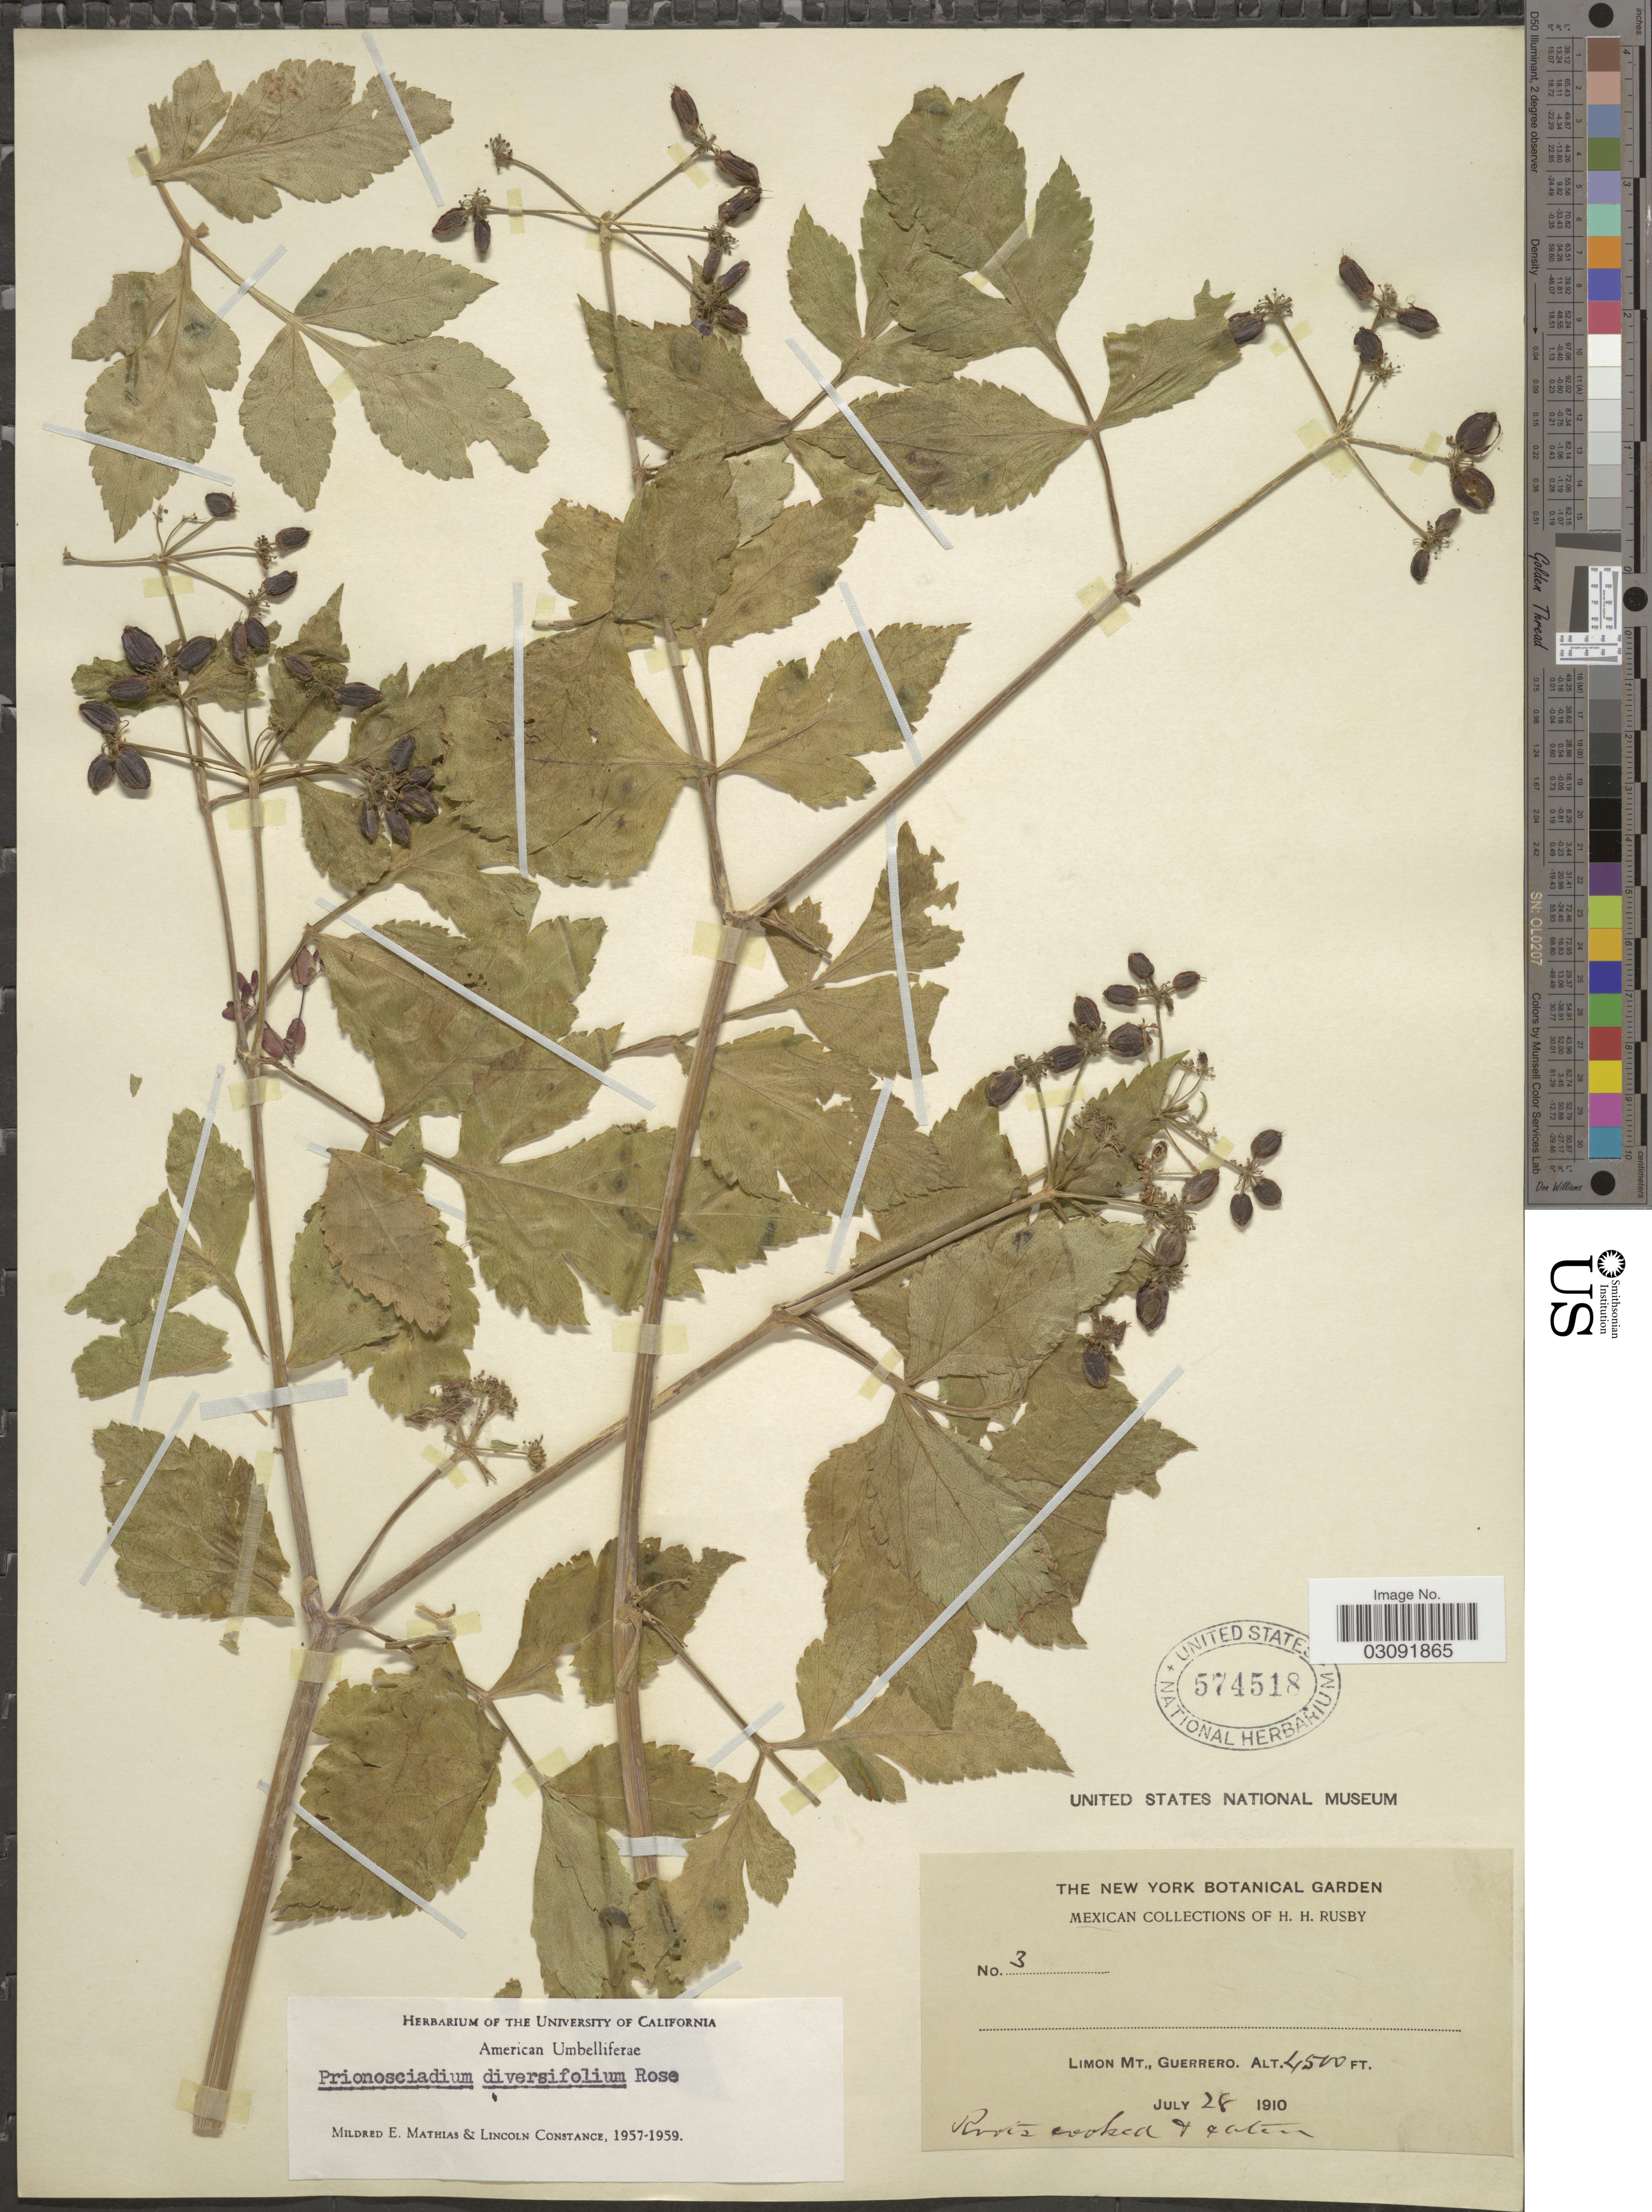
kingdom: Plantae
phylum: Tracheophyta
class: Magnoliopsida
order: Apiales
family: Apiaceae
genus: Prionosciadium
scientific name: Prionosciadium diversifolium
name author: Rose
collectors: H. H. Rusby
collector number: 3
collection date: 1910-07-28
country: Mexico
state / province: Guerrero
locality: Limon Mt., Guerrero.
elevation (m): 1372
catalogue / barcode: US 574518